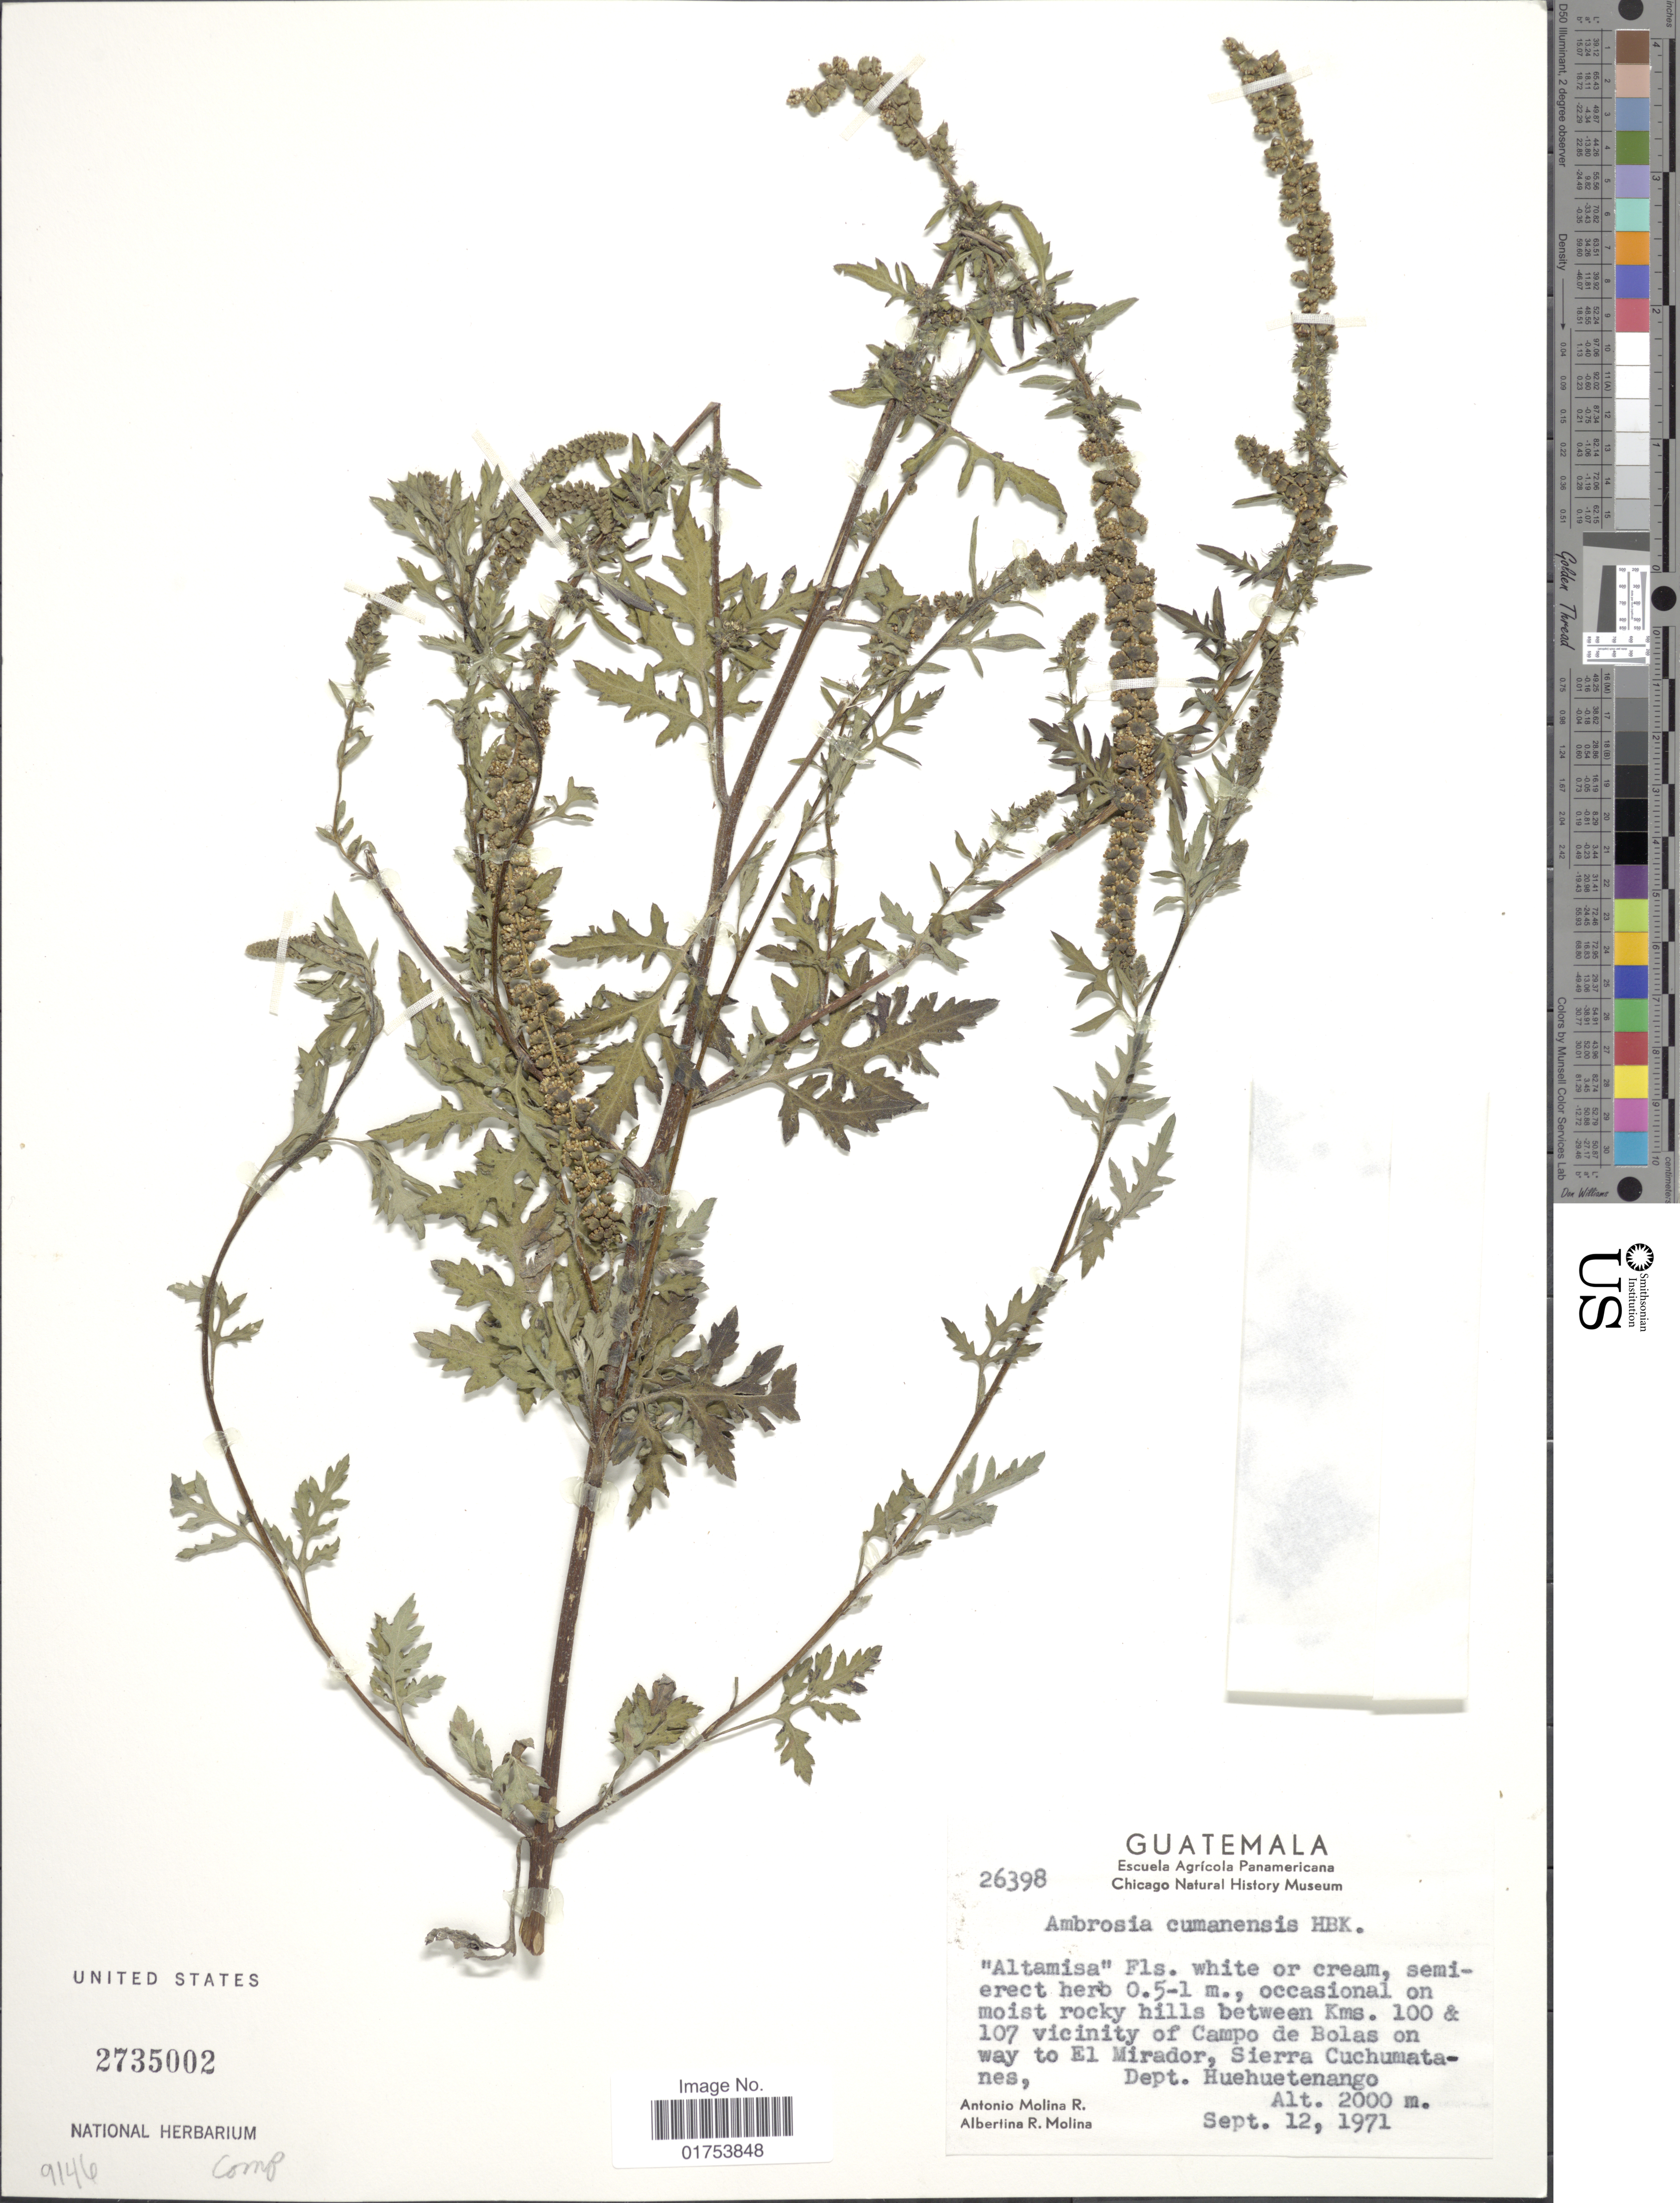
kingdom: Plantae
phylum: Tracheophyta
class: Magnoliopsida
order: Asterales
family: Asteraceae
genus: Ambrosia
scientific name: Ambrosia cumanensis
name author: Kunth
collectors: A. Molina R. & A. R. Molina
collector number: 26398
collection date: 1971-09-12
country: Guatemala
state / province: Huehuetenango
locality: Occasional on moist rocky hills between Kms. 100 & 107 vicinity of Campo de Bolas on way to El Mirador, Sierra Cuchumatanes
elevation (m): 2000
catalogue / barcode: US 2735002